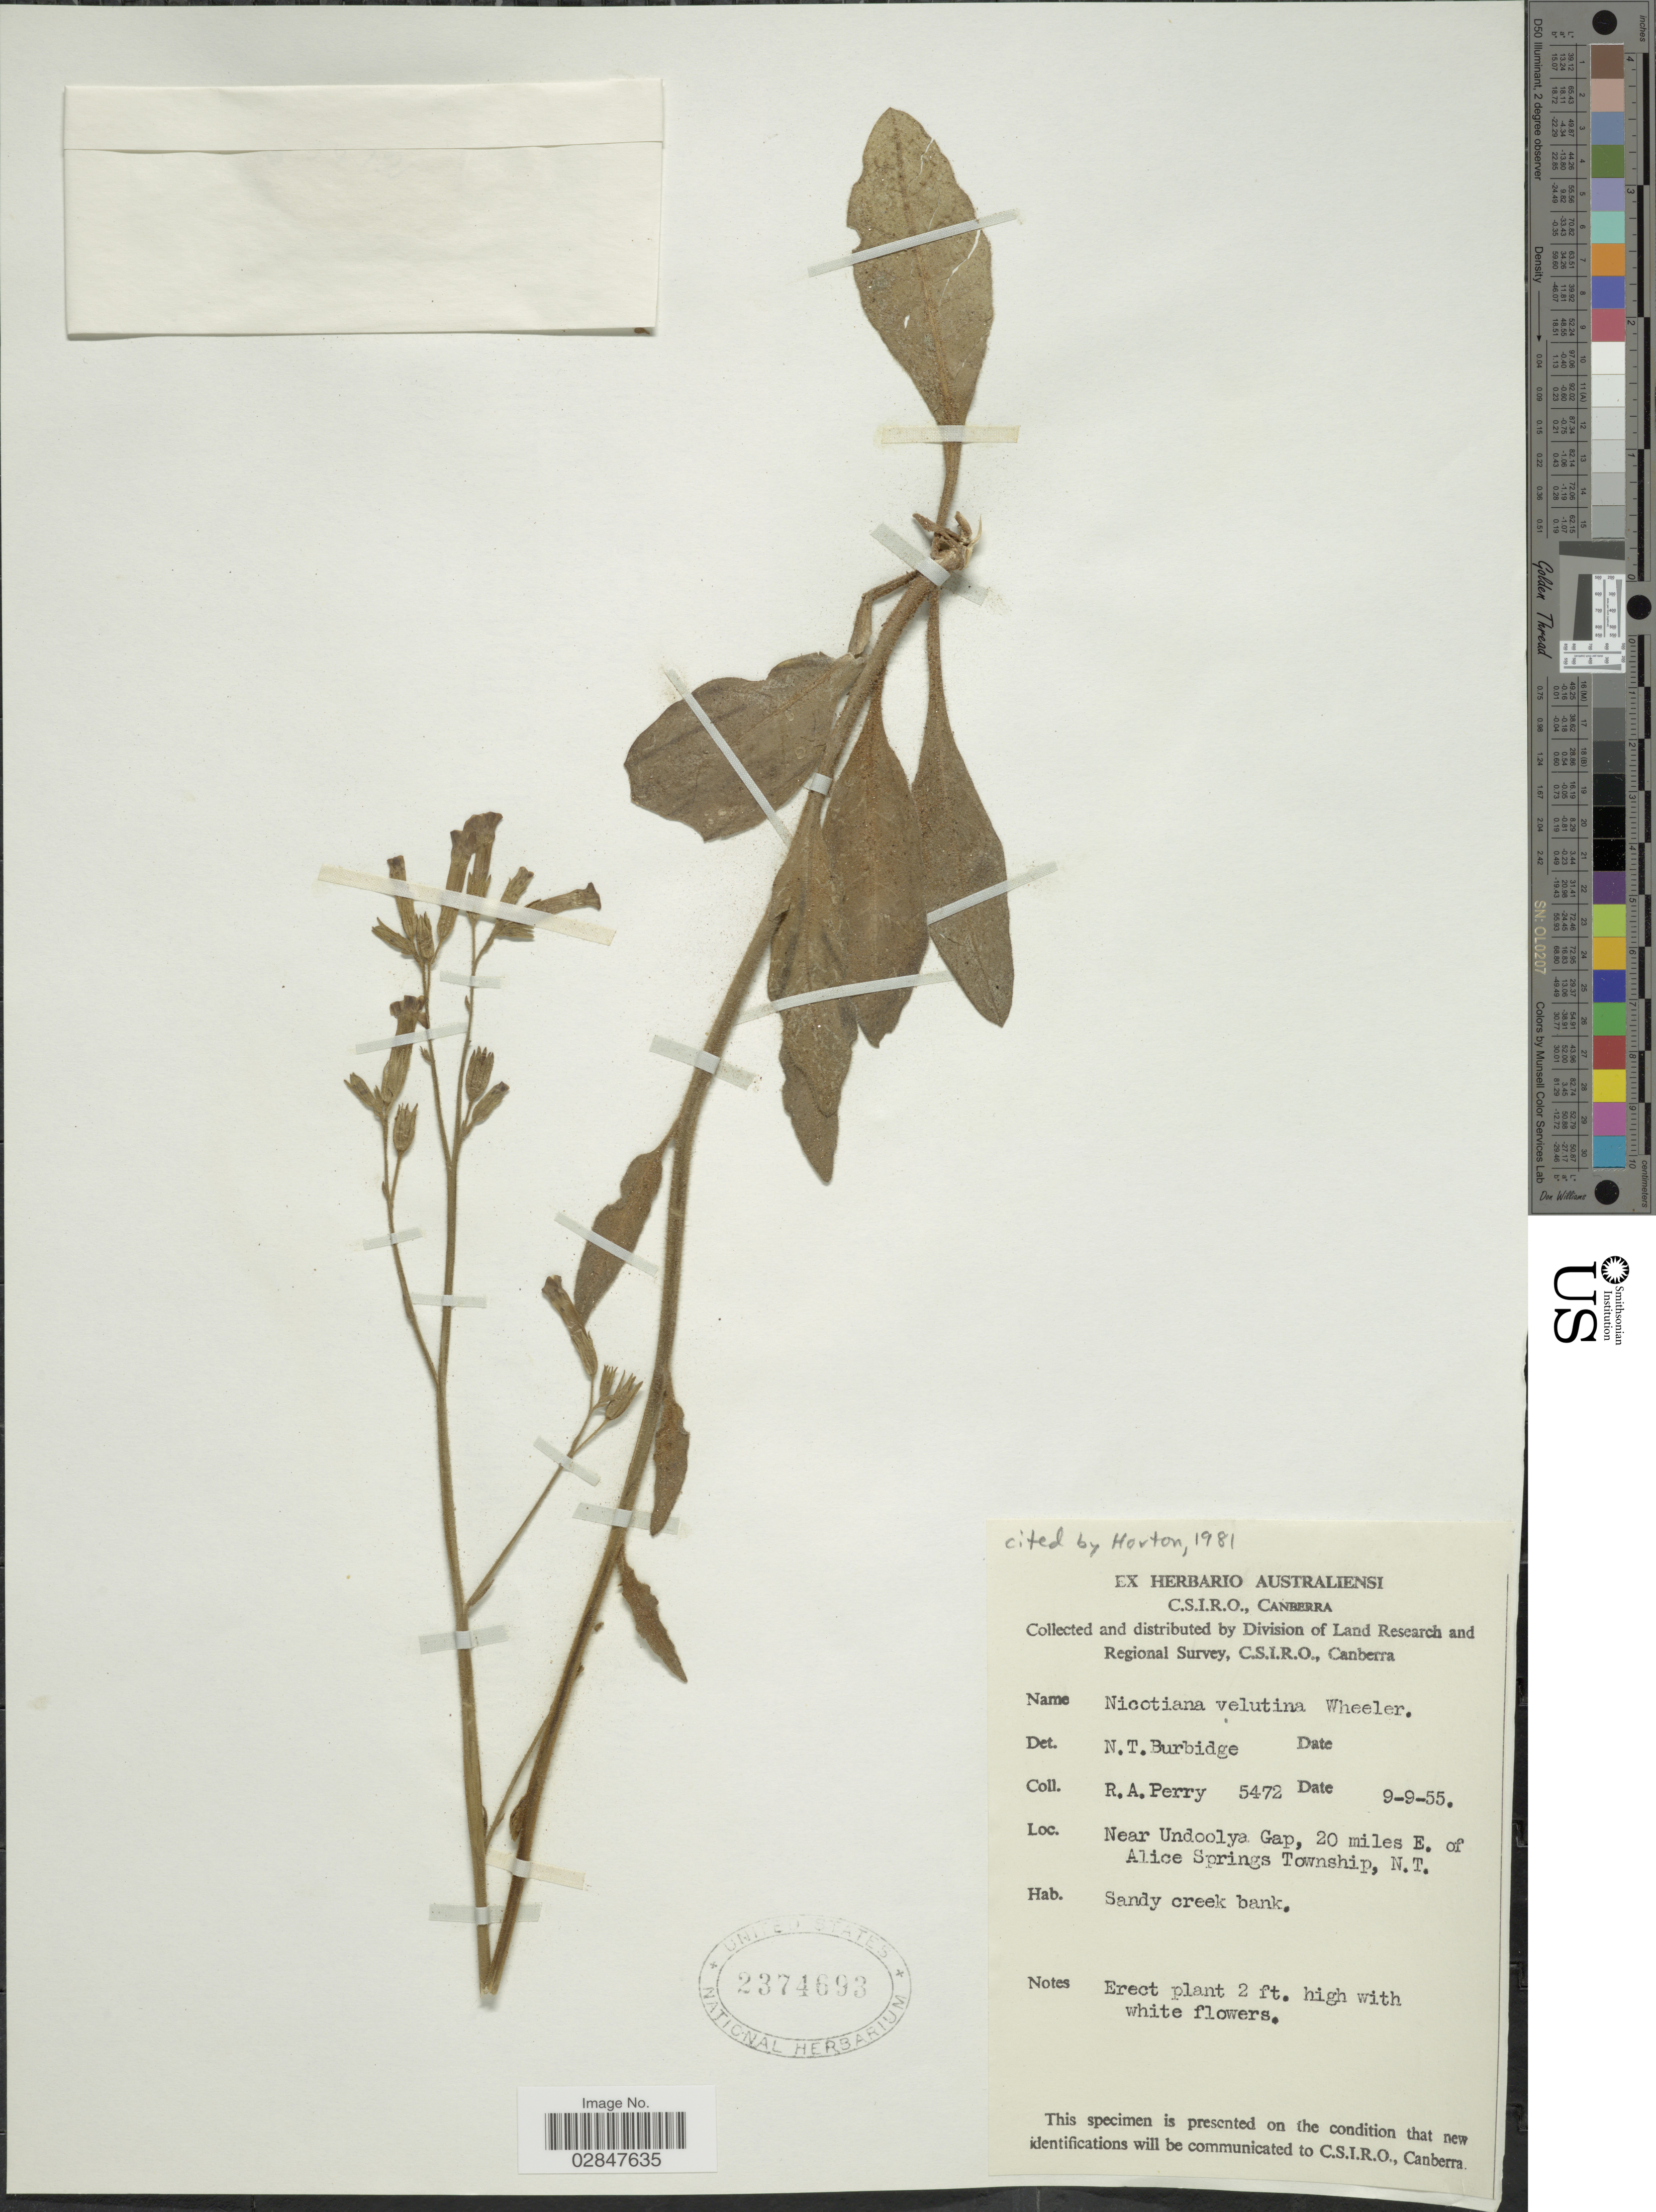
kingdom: Plantae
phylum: Tracheophyta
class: Magnoliopsida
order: Solanales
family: Solanaceae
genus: Nicotiana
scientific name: Nicotiana velutina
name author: H.-M. Wheeler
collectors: Perry, R. A.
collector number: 5472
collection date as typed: Transcribed d/m/y: 9/9/55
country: Australia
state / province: Northern Territory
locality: Near Undoolya Gap, 20 miles E. of Alice Springs Township, N. T.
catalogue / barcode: US 2374693